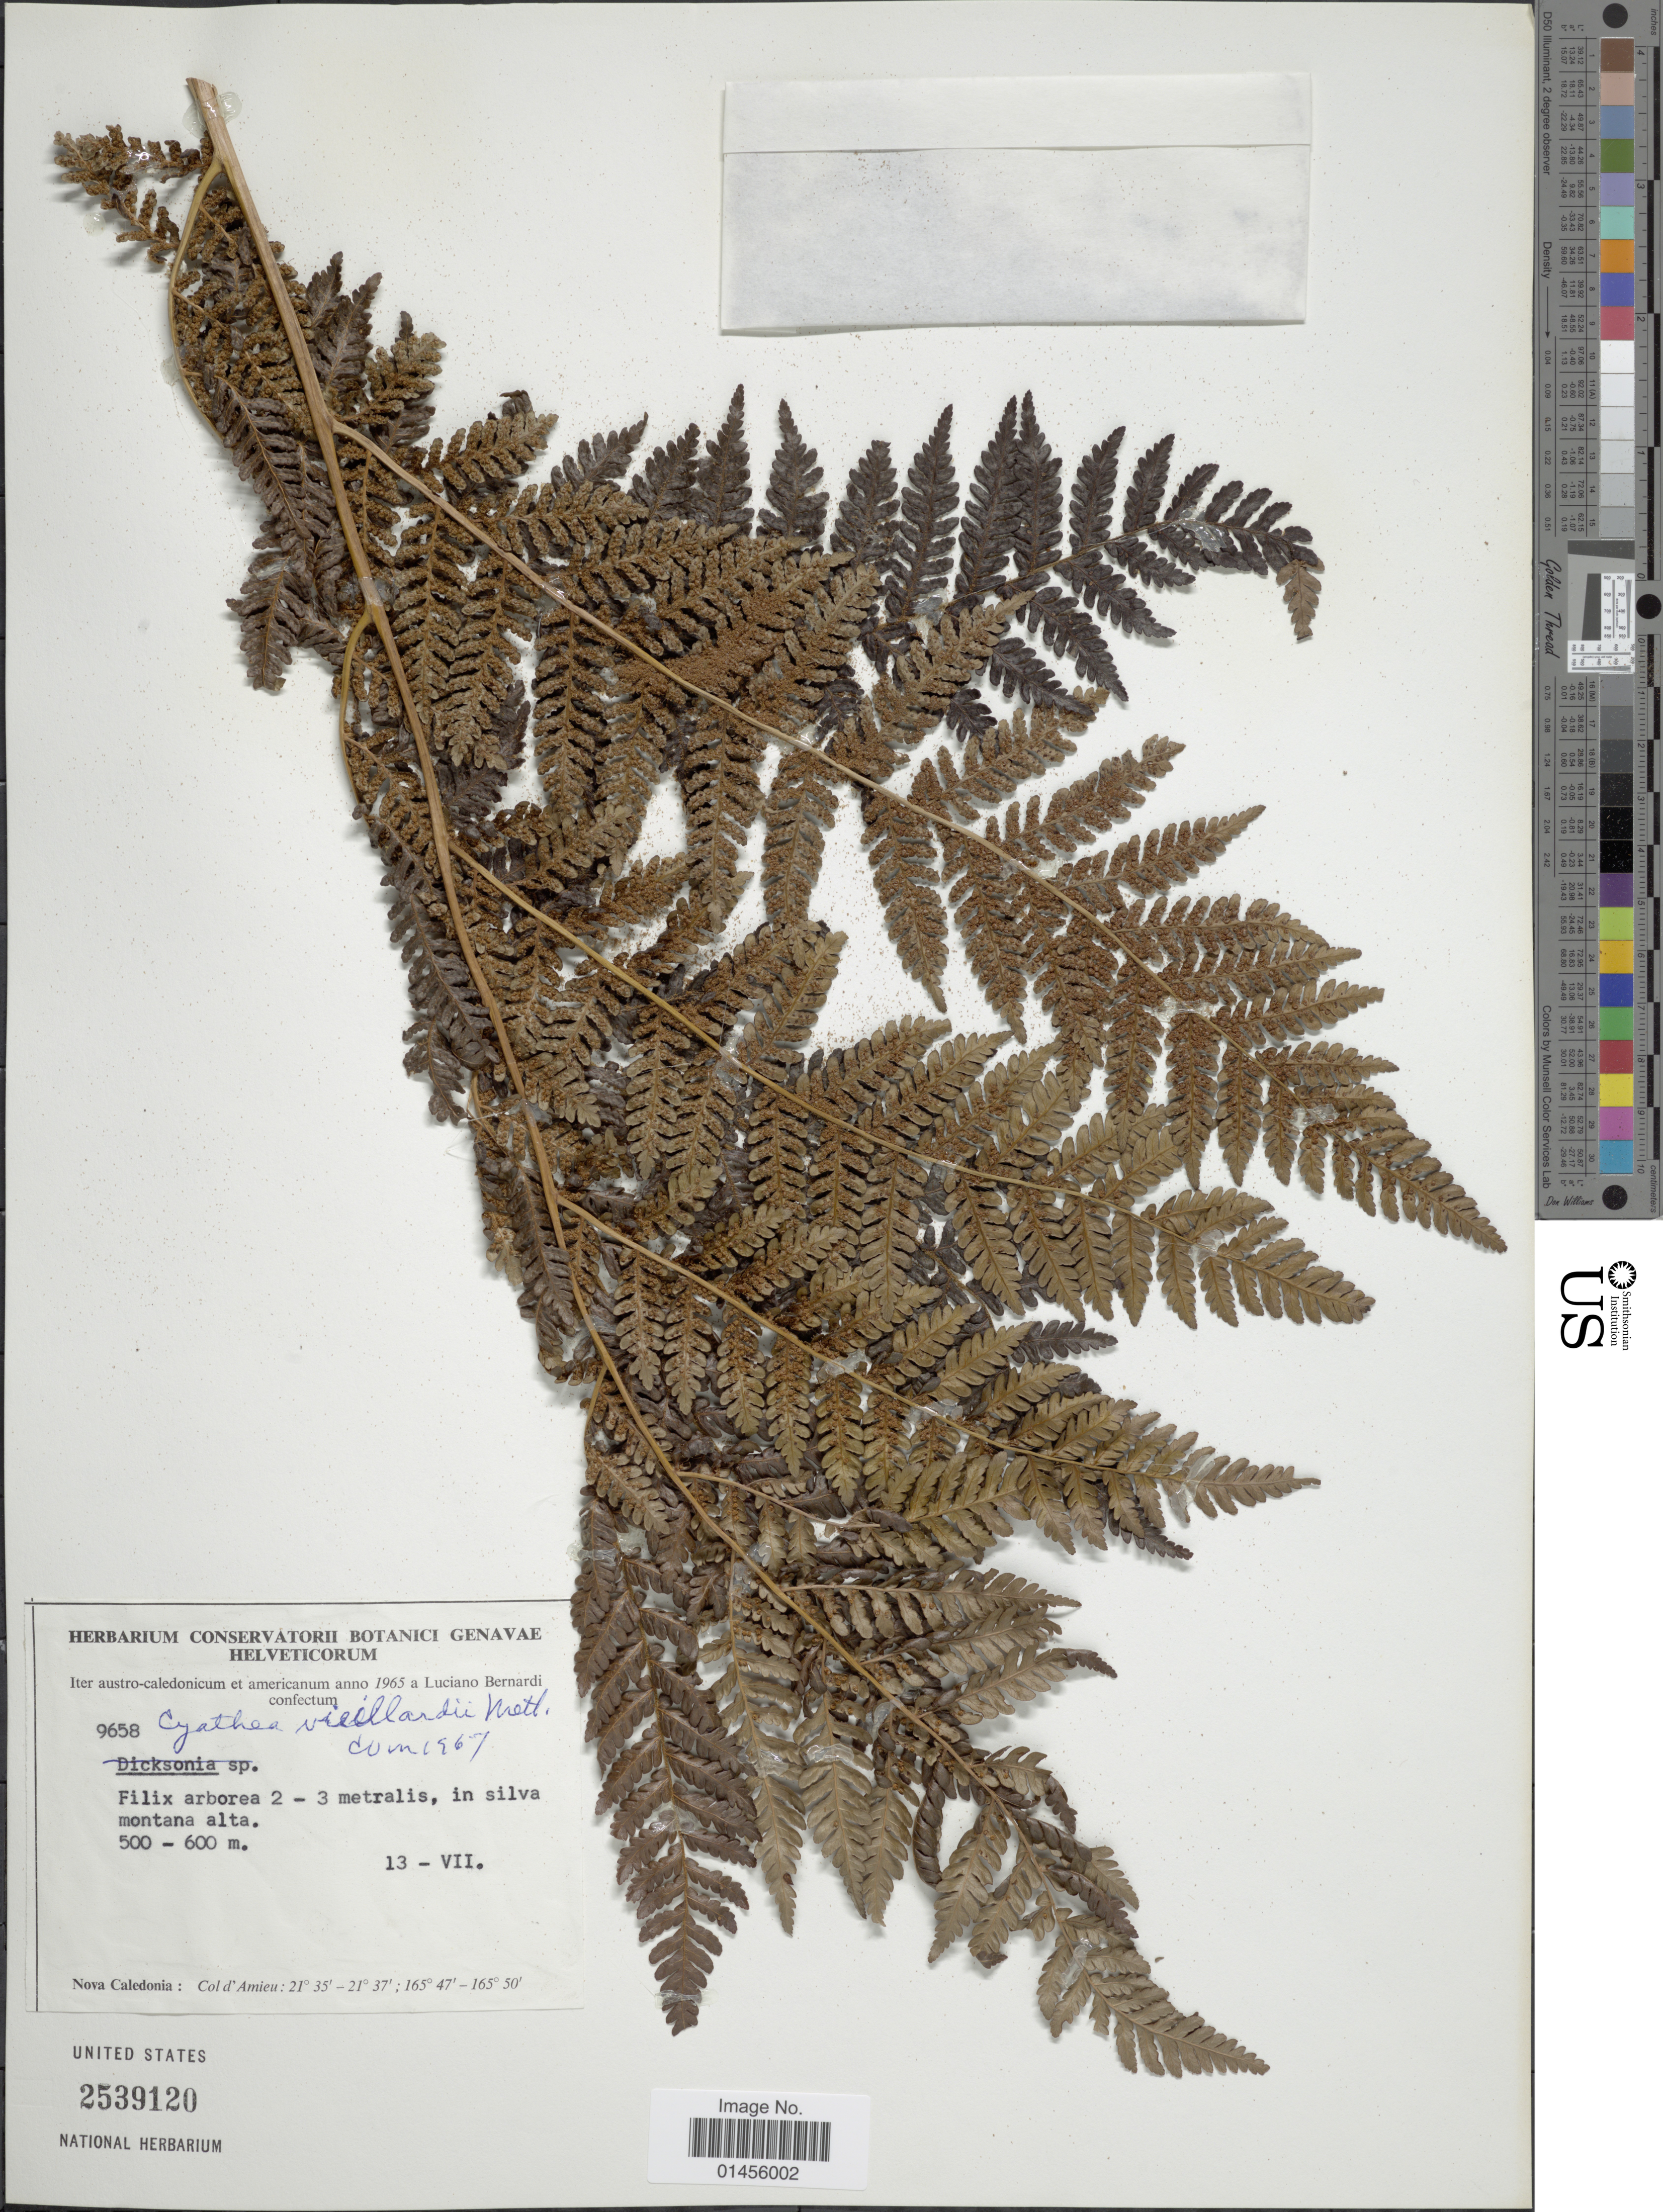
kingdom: Plantae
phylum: Tracheophyta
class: Polypodiopsida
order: Cyatheales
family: Cyatheaceae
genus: Alsophila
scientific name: Alsophila vieilliardii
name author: (Mett.) R.M. Tryon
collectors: L. Bernardi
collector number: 9658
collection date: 1965-07-13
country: New Caledonia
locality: Col d'Amieu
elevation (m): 500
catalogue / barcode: US 2539120